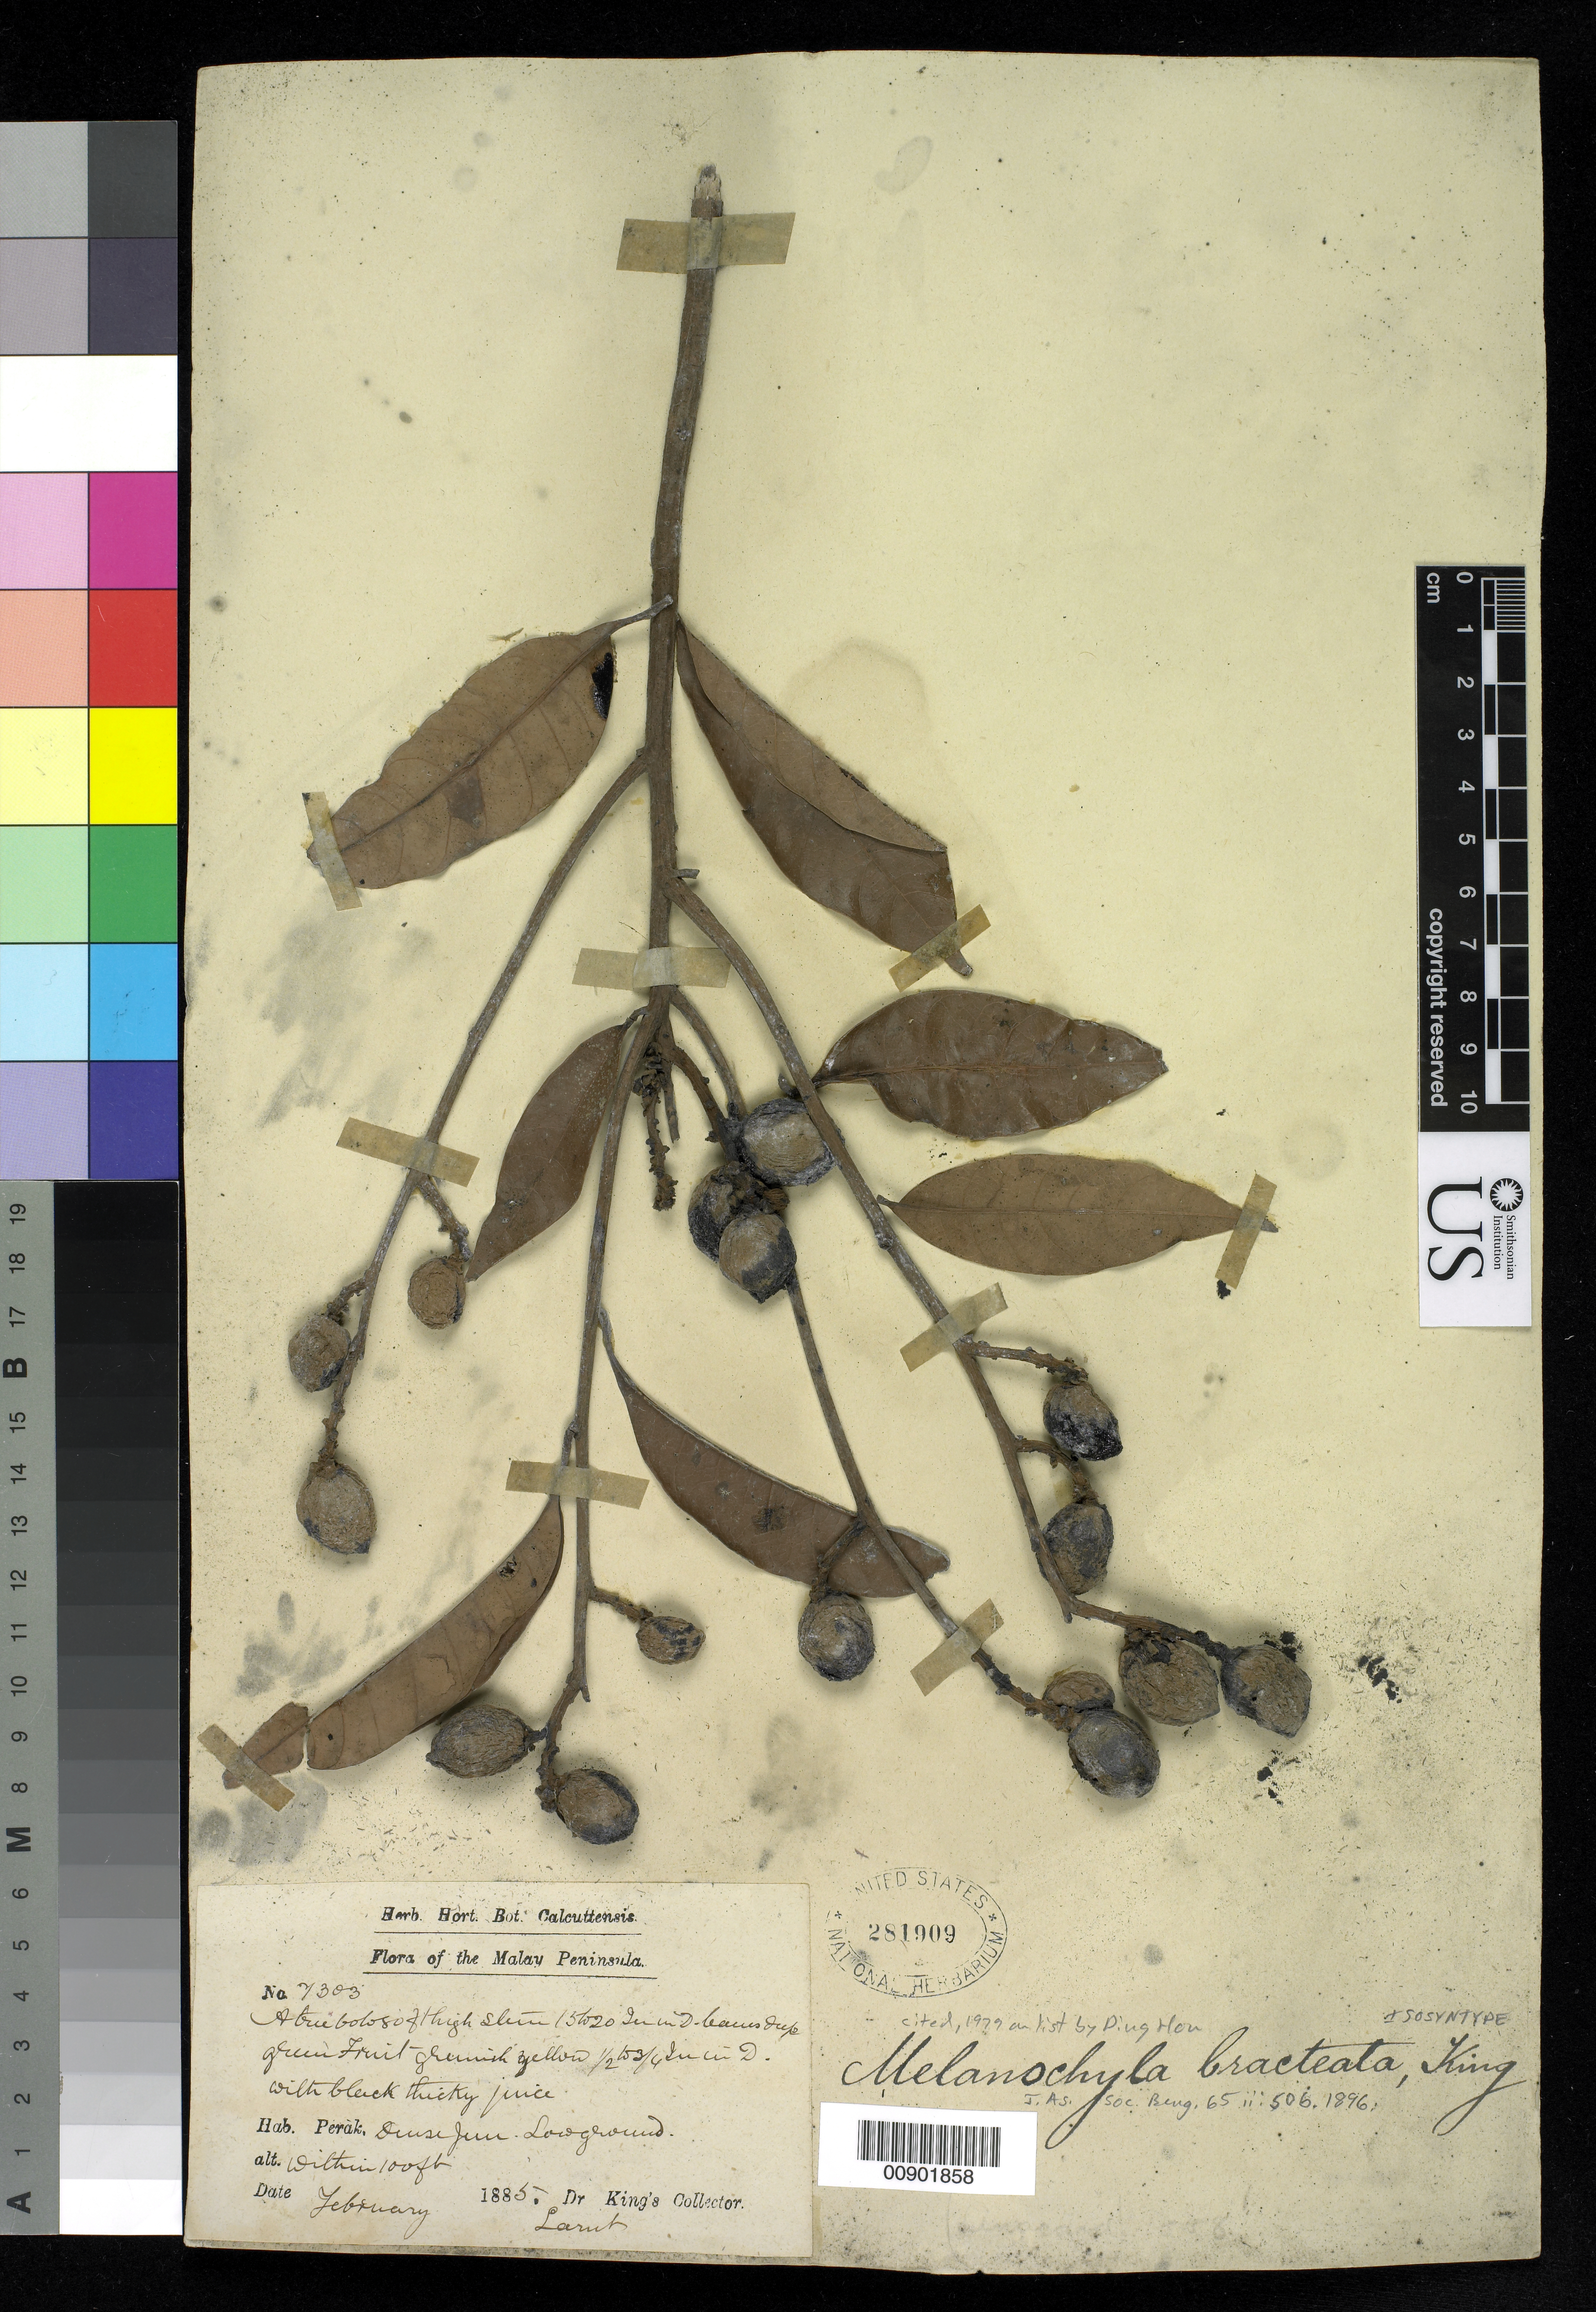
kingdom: Plantae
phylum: Tracheophyta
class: Magnoliopsida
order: Sapindales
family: Anacardiaceae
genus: Melanochyla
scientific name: Melanochyla bracteata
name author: King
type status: Isosyntype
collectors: Dr. King's collector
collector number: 7303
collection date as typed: Feb 1885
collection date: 1885-02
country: Malaysia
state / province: Perak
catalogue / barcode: US 281909